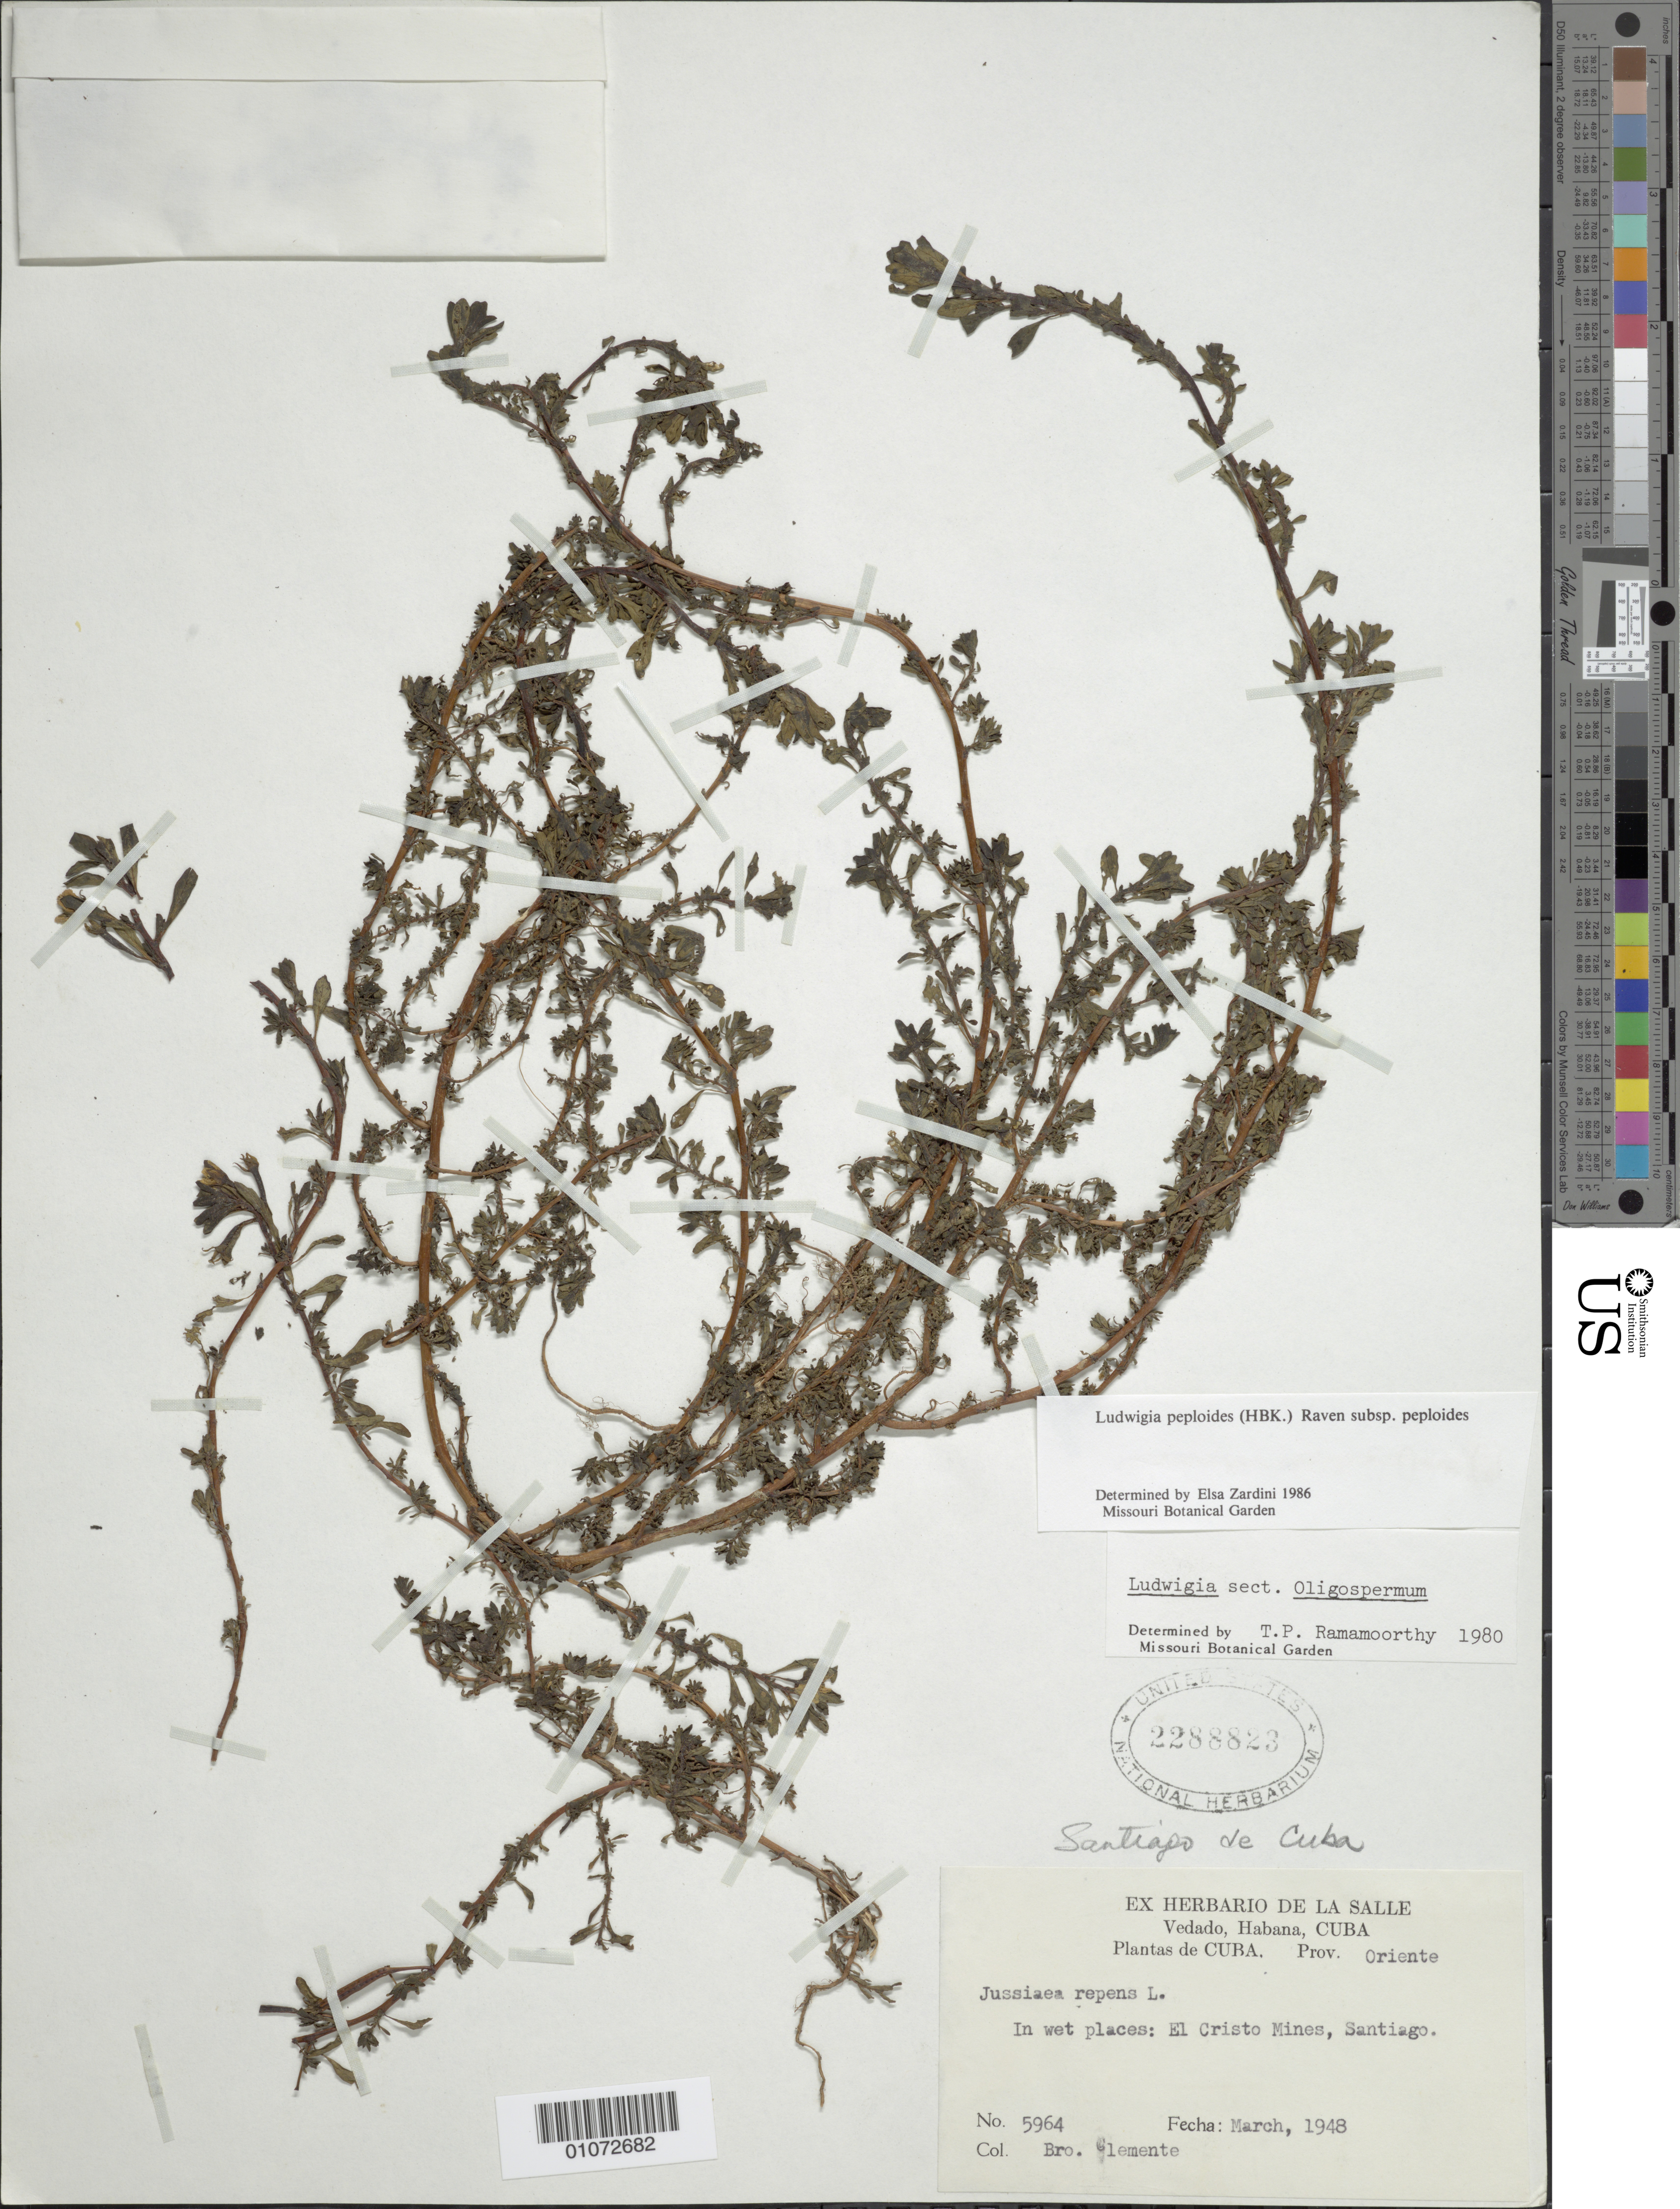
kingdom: Plantae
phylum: Tracheophyta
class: Magnoliopsida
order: Myrtales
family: Onagraceae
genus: Ludwigia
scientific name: Ludwigia peploides subsp. peploides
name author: (Kunth) P.H. Raven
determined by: Zardini, E. M.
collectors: Bro. Clemente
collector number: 5964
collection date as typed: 01 Mar 1948 to 31 Mar 1948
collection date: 1948-03-01/1948-03-31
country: Cuba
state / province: Santiago de Cuba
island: Cuba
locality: In wet places: El Cristo Mines, Santiago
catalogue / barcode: US 2288823